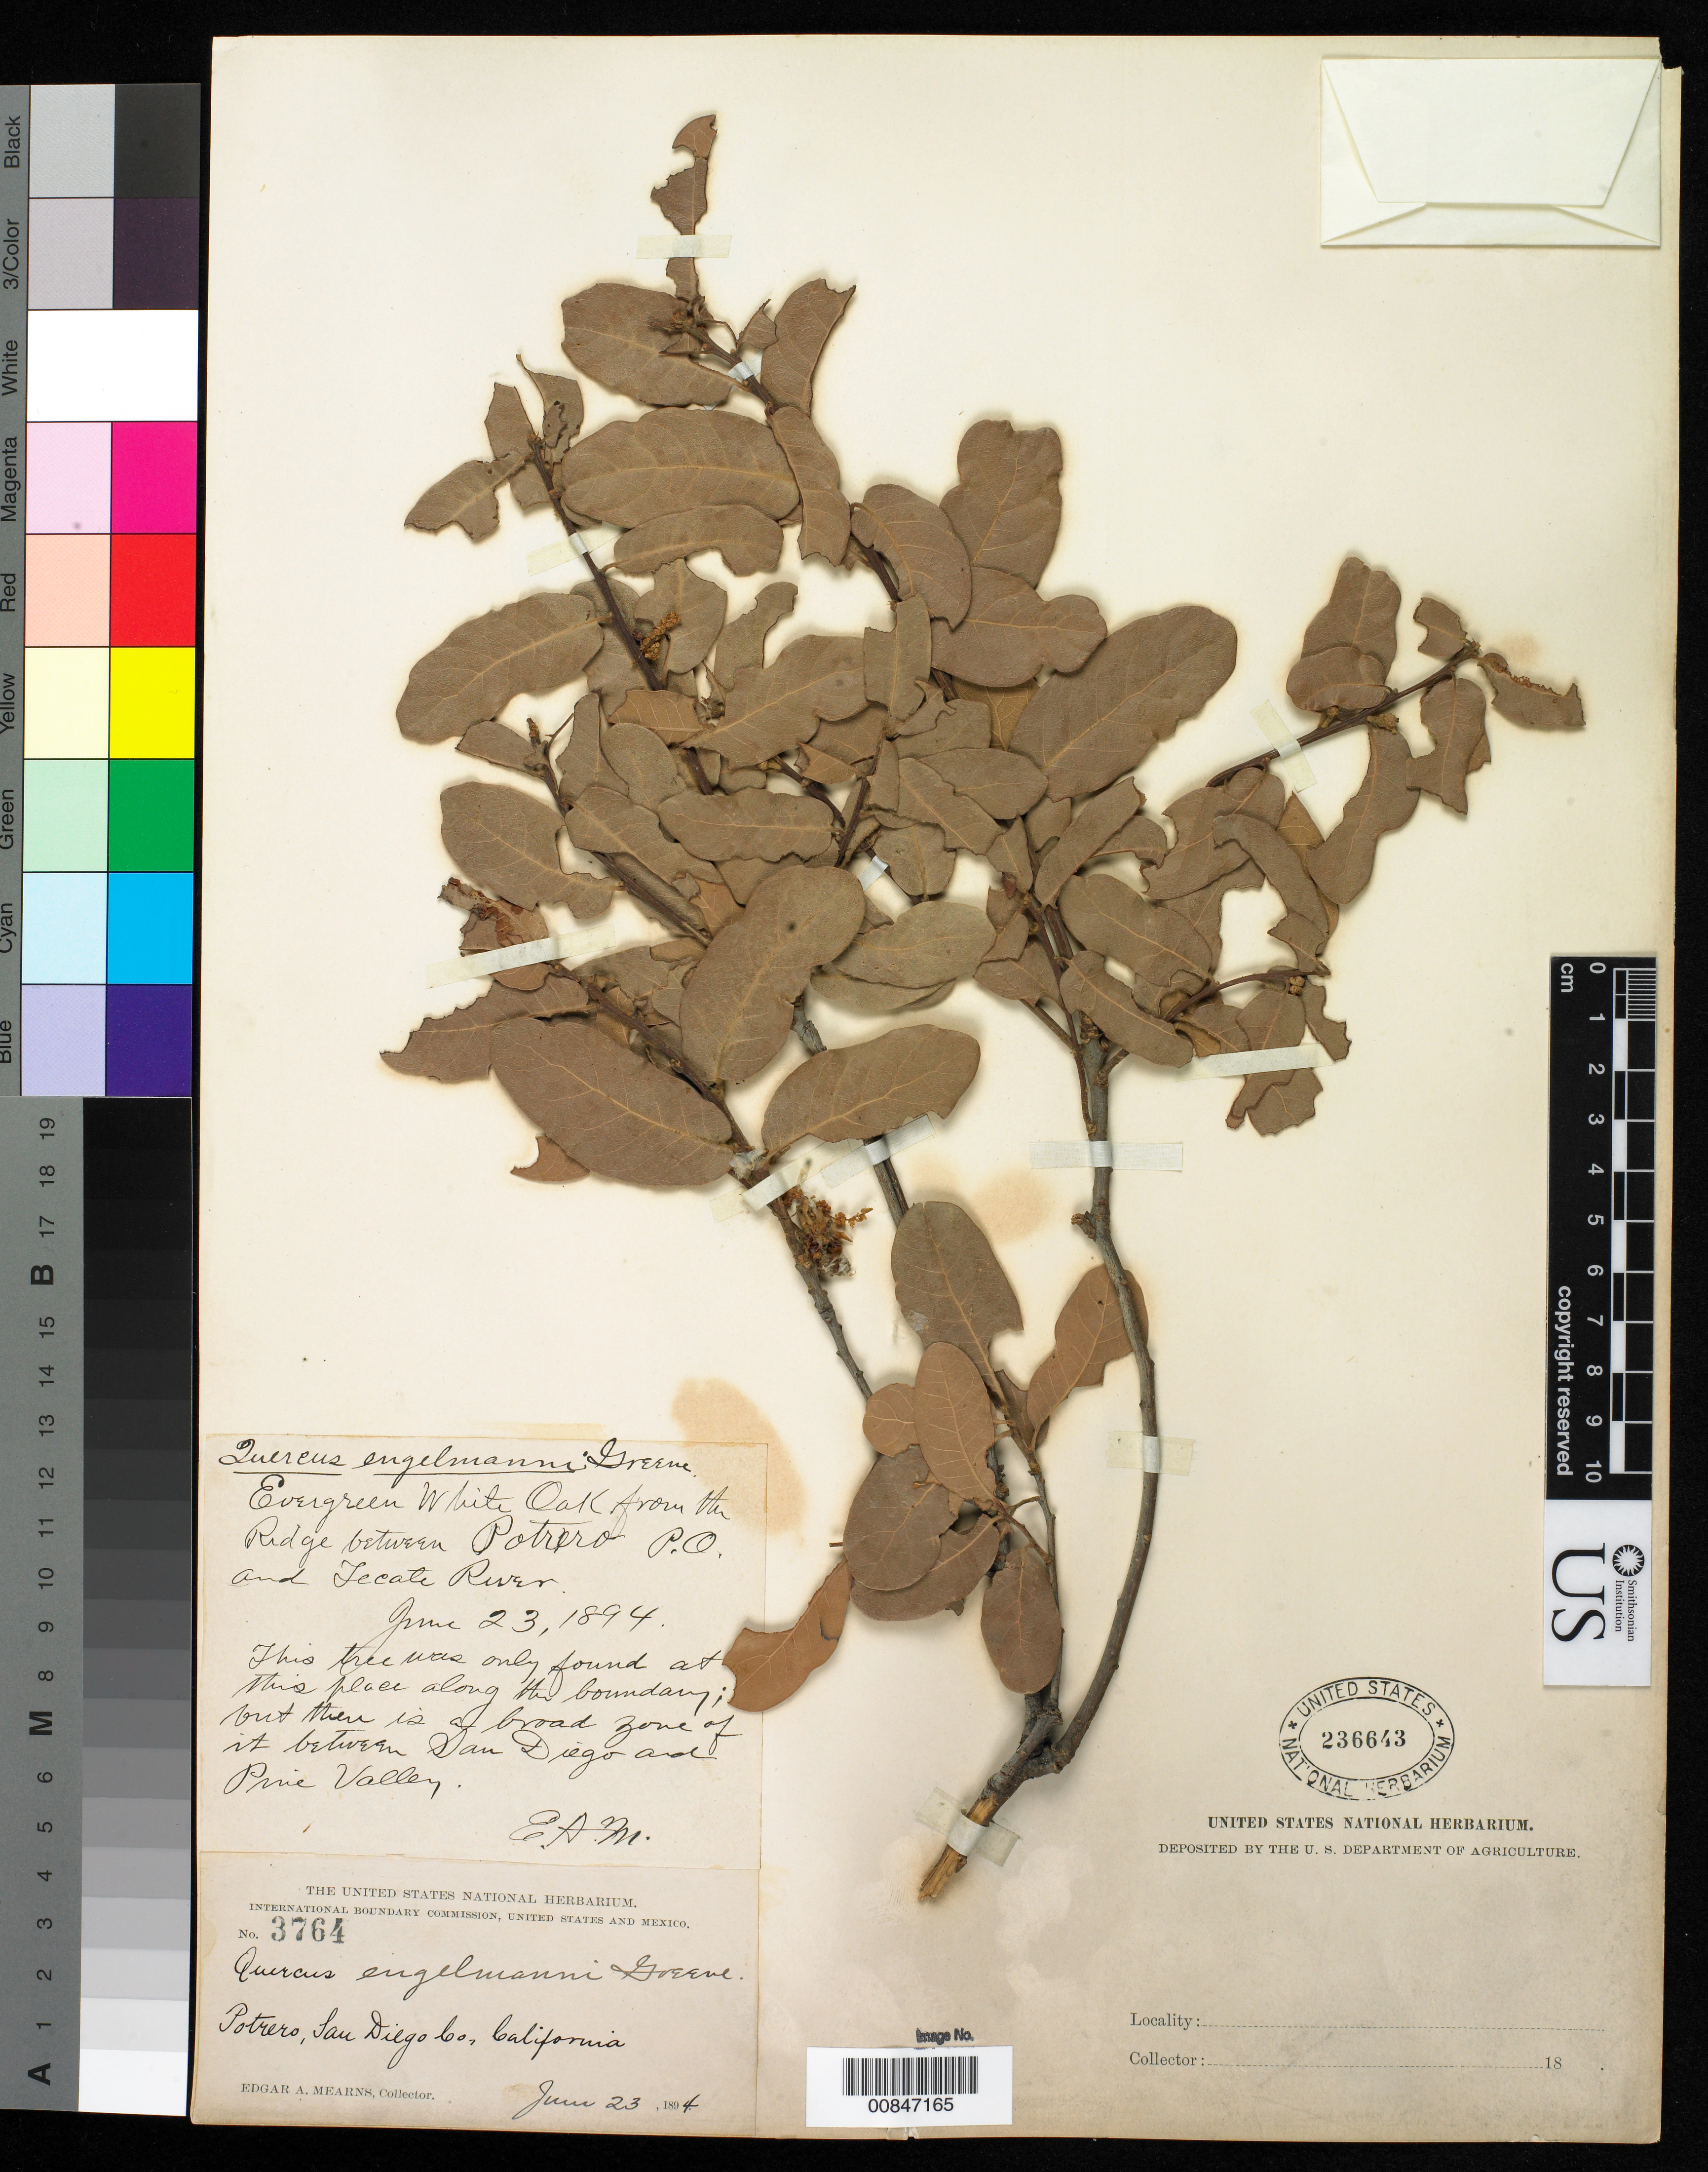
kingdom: Plantae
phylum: Tracheophyta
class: Magnoliopsida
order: Fagales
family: Fagaceae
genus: Quercus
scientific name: Quercus engelmannii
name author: Greene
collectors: E. A. Mearns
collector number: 3764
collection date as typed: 23 Jun 1894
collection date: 1894-06-23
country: United States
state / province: California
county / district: San Diego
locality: Potrero, San Diego County, California. Ridge between Potrero P.O. and Tecate River.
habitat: Ridge.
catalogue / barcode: US 236643